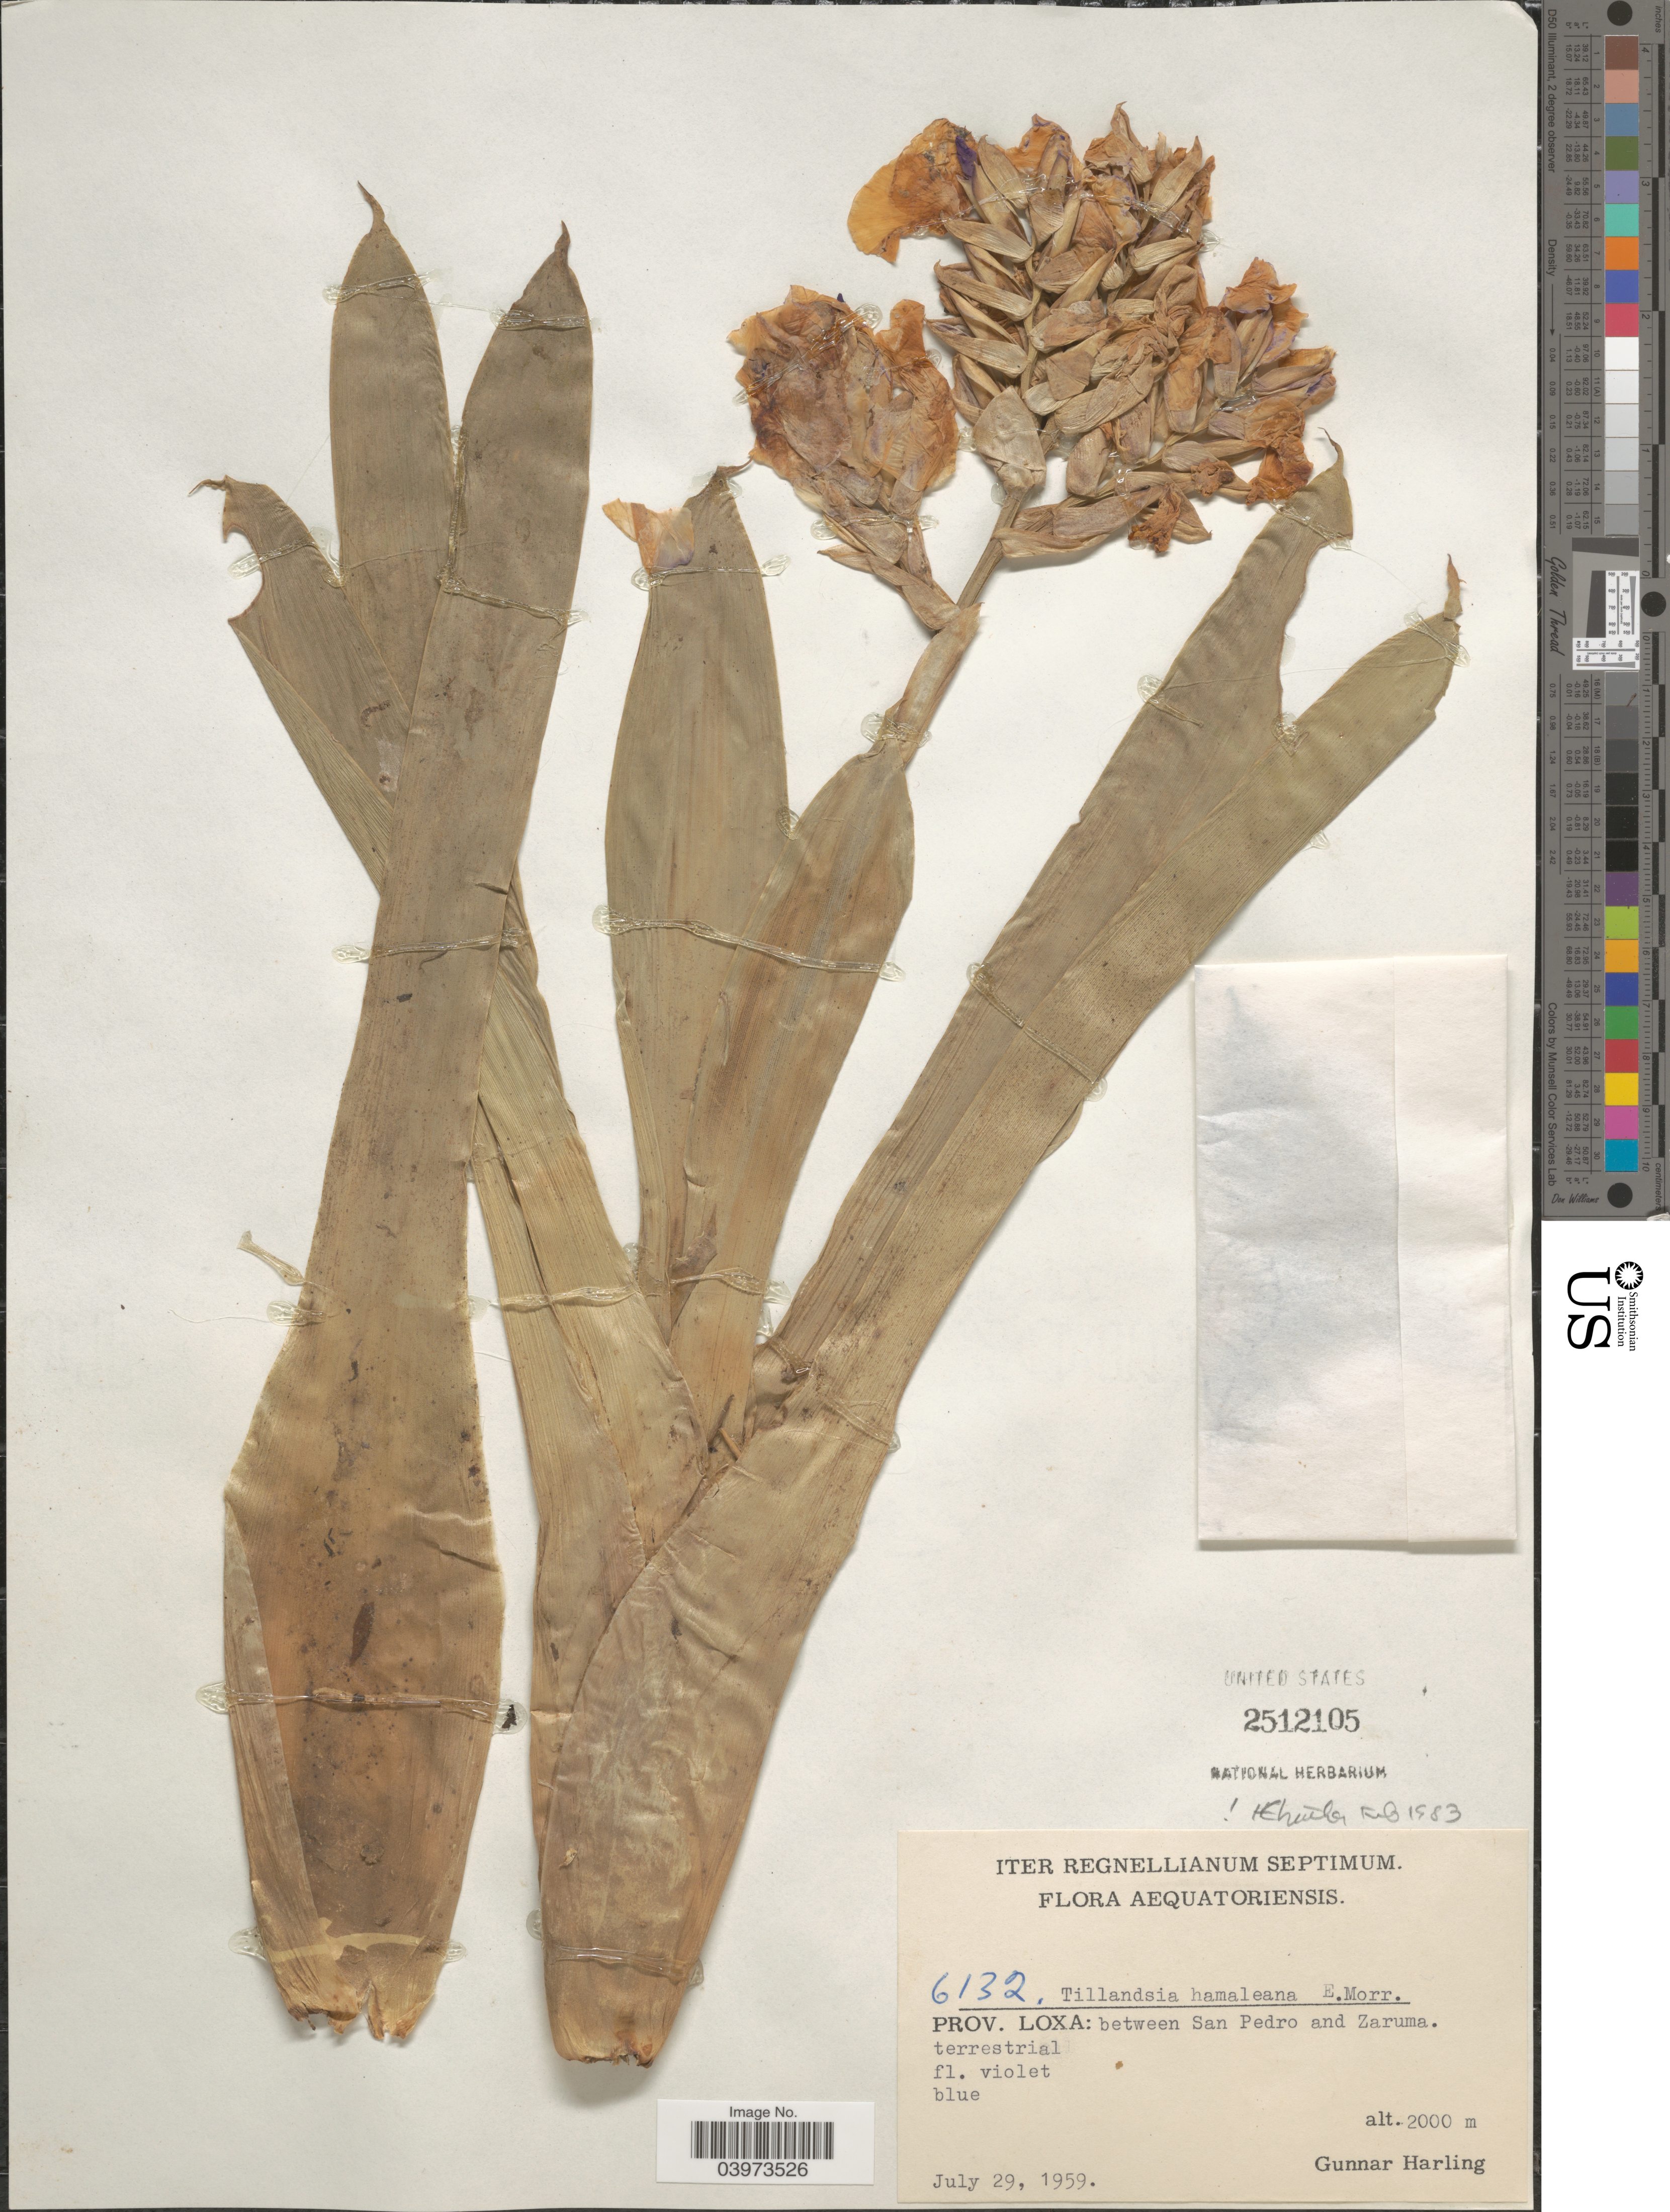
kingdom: Plantae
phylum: Tracheophyta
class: Liliopsida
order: Poales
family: Bromeliaceae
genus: Tillandsia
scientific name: Tillandsia hamaleana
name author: É. Morren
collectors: G. Harling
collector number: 6132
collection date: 1959-07-29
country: Ecuador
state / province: Loja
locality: Prov. Loxa: between San Pedro and Zaruma.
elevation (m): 2000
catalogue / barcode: US 2512105